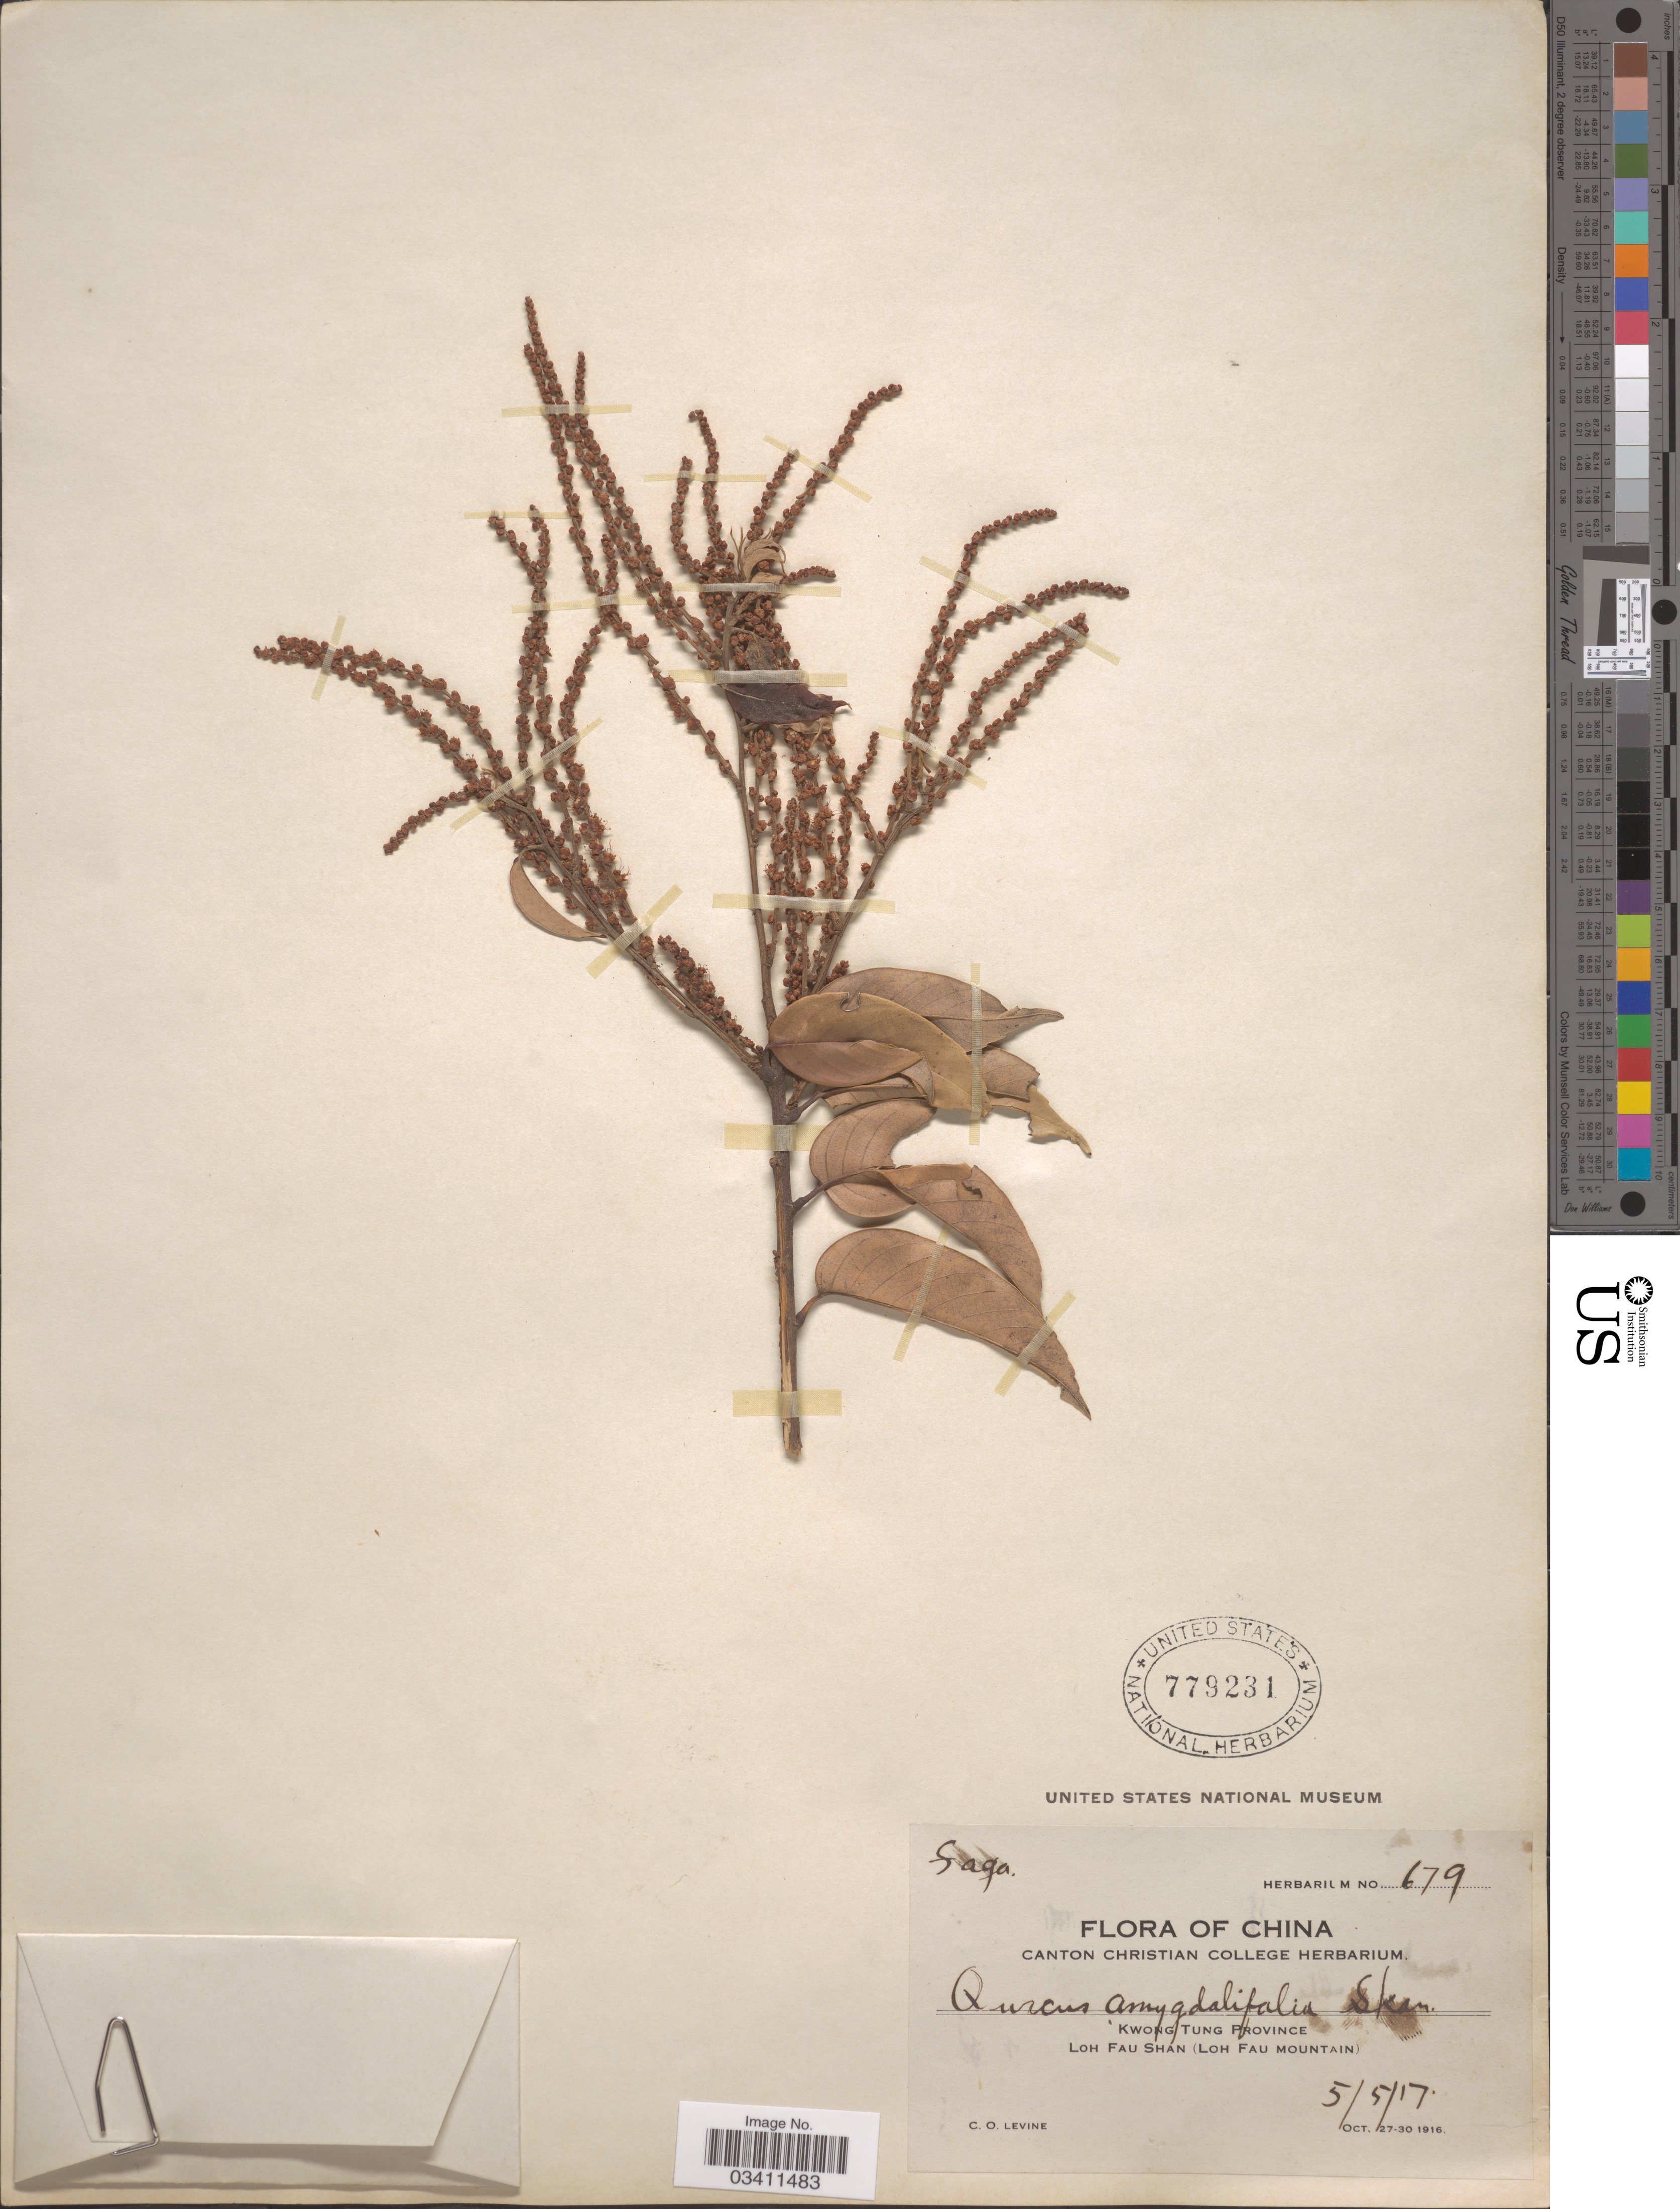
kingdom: Plantae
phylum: Tracheophyta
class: Magnoliopsida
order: Fagales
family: Fagaceae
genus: Quercus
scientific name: Quercus amygdalifolia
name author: Skan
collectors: C. O. Levine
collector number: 679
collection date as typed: Transcribed d/m/y: 5/5/17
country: China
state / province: Guangdong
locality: Kwong Tung Province. Loh Fau Shan (Loh Fau Mountain).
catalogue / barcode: US 779231